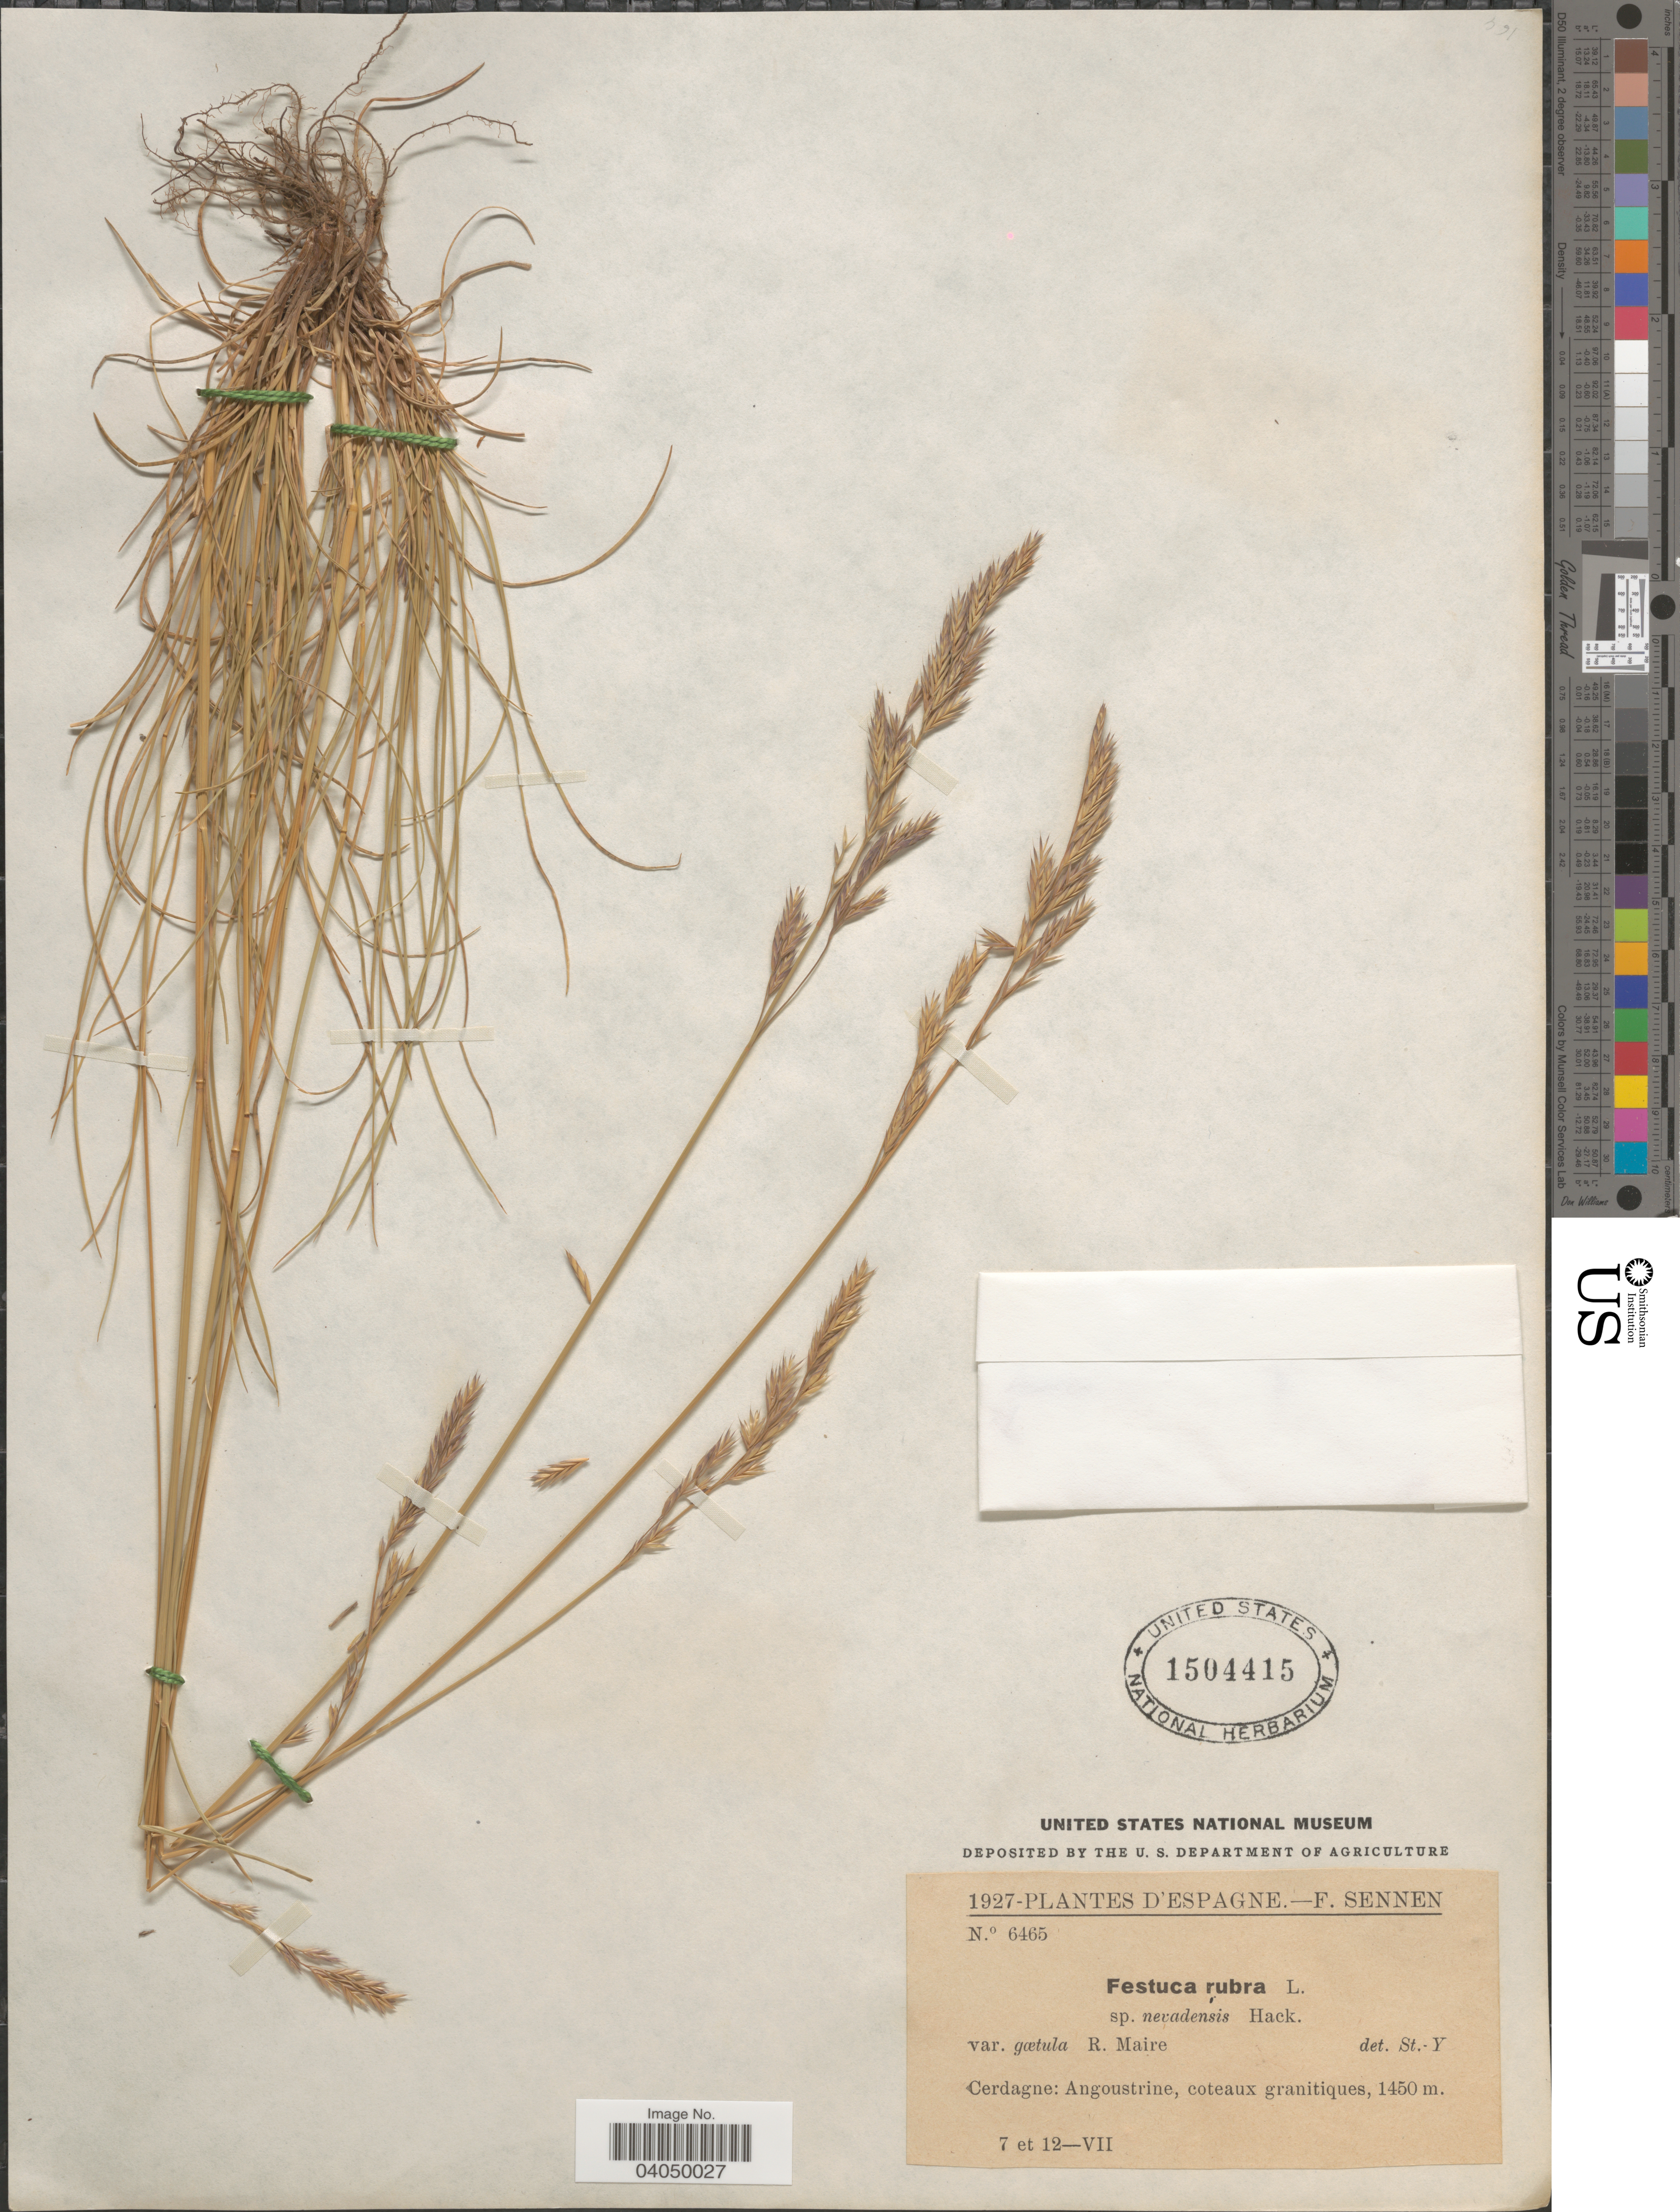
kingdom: Plantae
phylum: Tracheophyta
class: Liliopsida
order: Poales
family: Poaceae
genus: Festuca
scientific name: Festuca rubra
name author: L.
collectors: E. Sennen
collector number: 6465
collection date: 1927-07-07/1927-07-12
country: Spain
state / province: Islas Baleares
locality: D'Espagne. Cerdagne: Angoustrine, coteaux granitiques.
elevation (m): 1450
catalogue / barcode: US 1504415